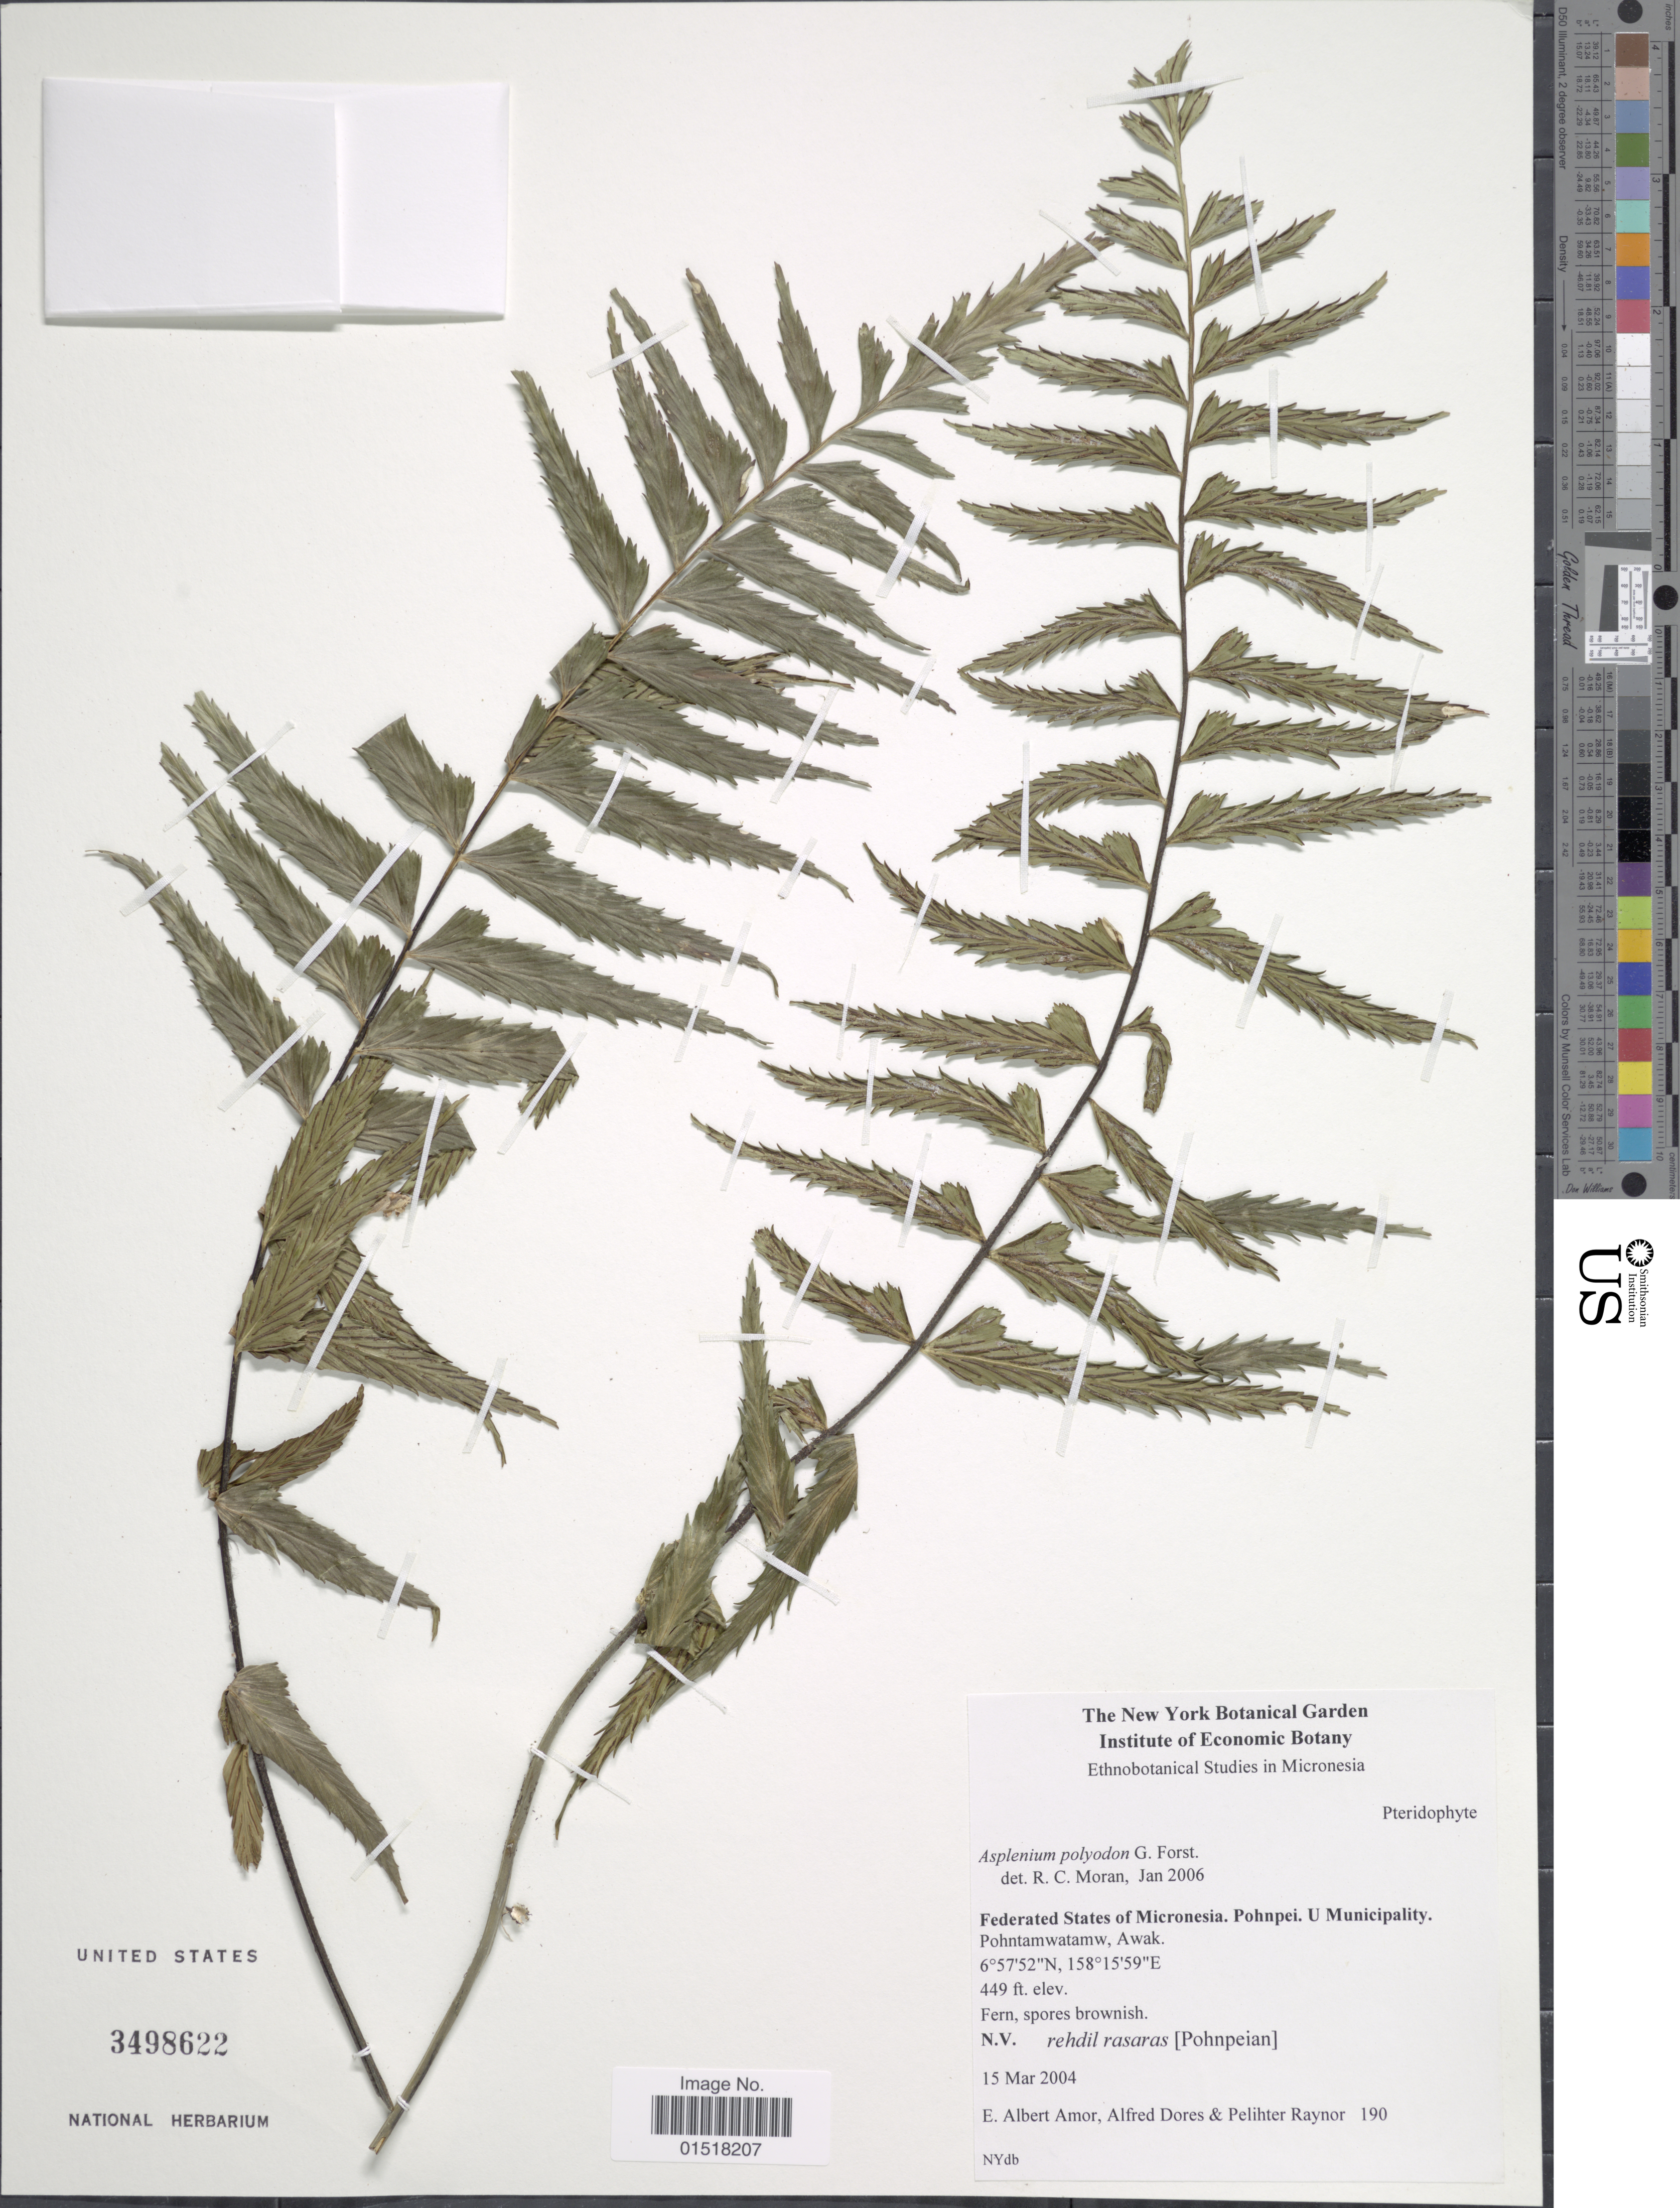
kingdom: Plantae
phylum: Tracheophyta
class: Polypodiopsida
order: Polypodiales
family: Aspleniaceae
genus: Asplenium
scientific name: Asplenium polyodon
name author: G. Forst.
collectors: E. A. Amor, A. Dores & P. Raynor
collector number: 190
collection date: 2004-03-15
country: Micronesia, Federated States of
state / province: Pohnpei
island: Pohnpei [Ponape]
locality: Federated States of Micronesia. Pohnpei. U Municipality. Pohntamwatamw, Awak.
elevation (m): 137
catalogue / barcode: US 3498622